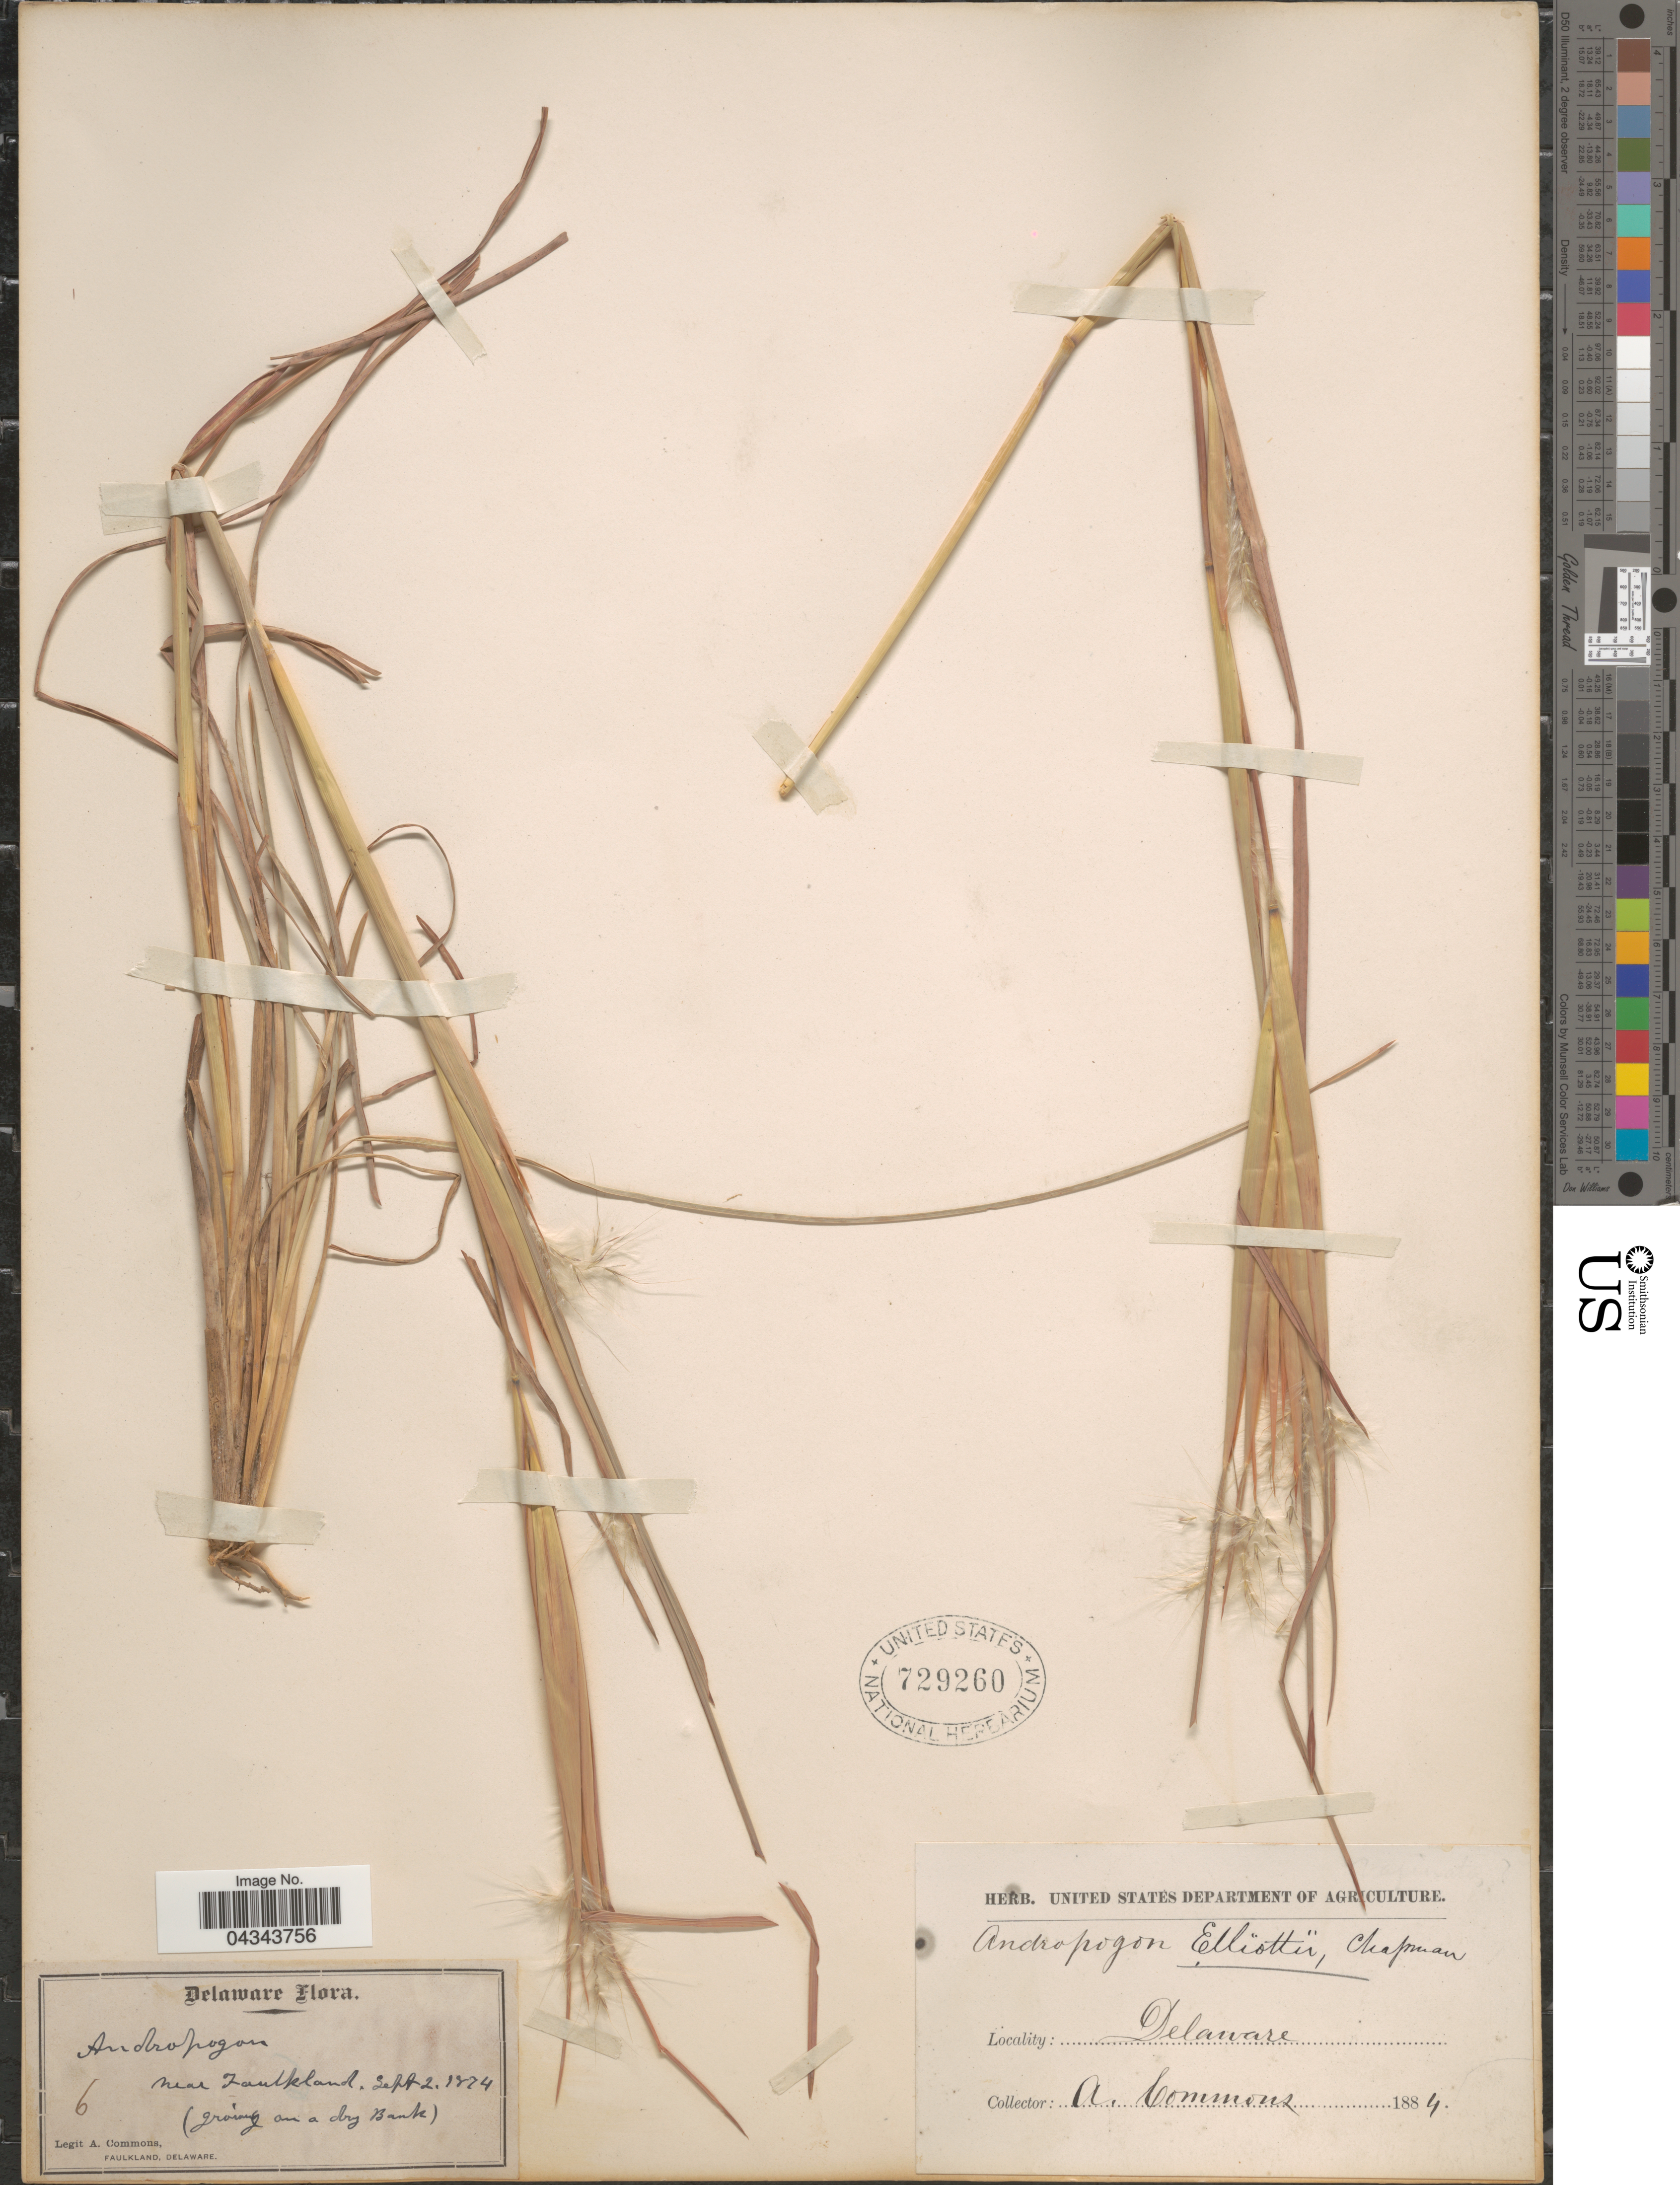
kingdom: Plantae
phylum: Tracheophyta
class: Liliopsida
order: Poales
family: Poaceae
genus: Andropogon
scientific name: Andropogon ternarius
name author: Michx.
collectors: A. Commons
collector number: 6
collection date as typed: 1884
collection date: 1874-09-02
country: United States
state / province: Delaware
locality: Near Faulkland.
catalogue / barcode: US 729260